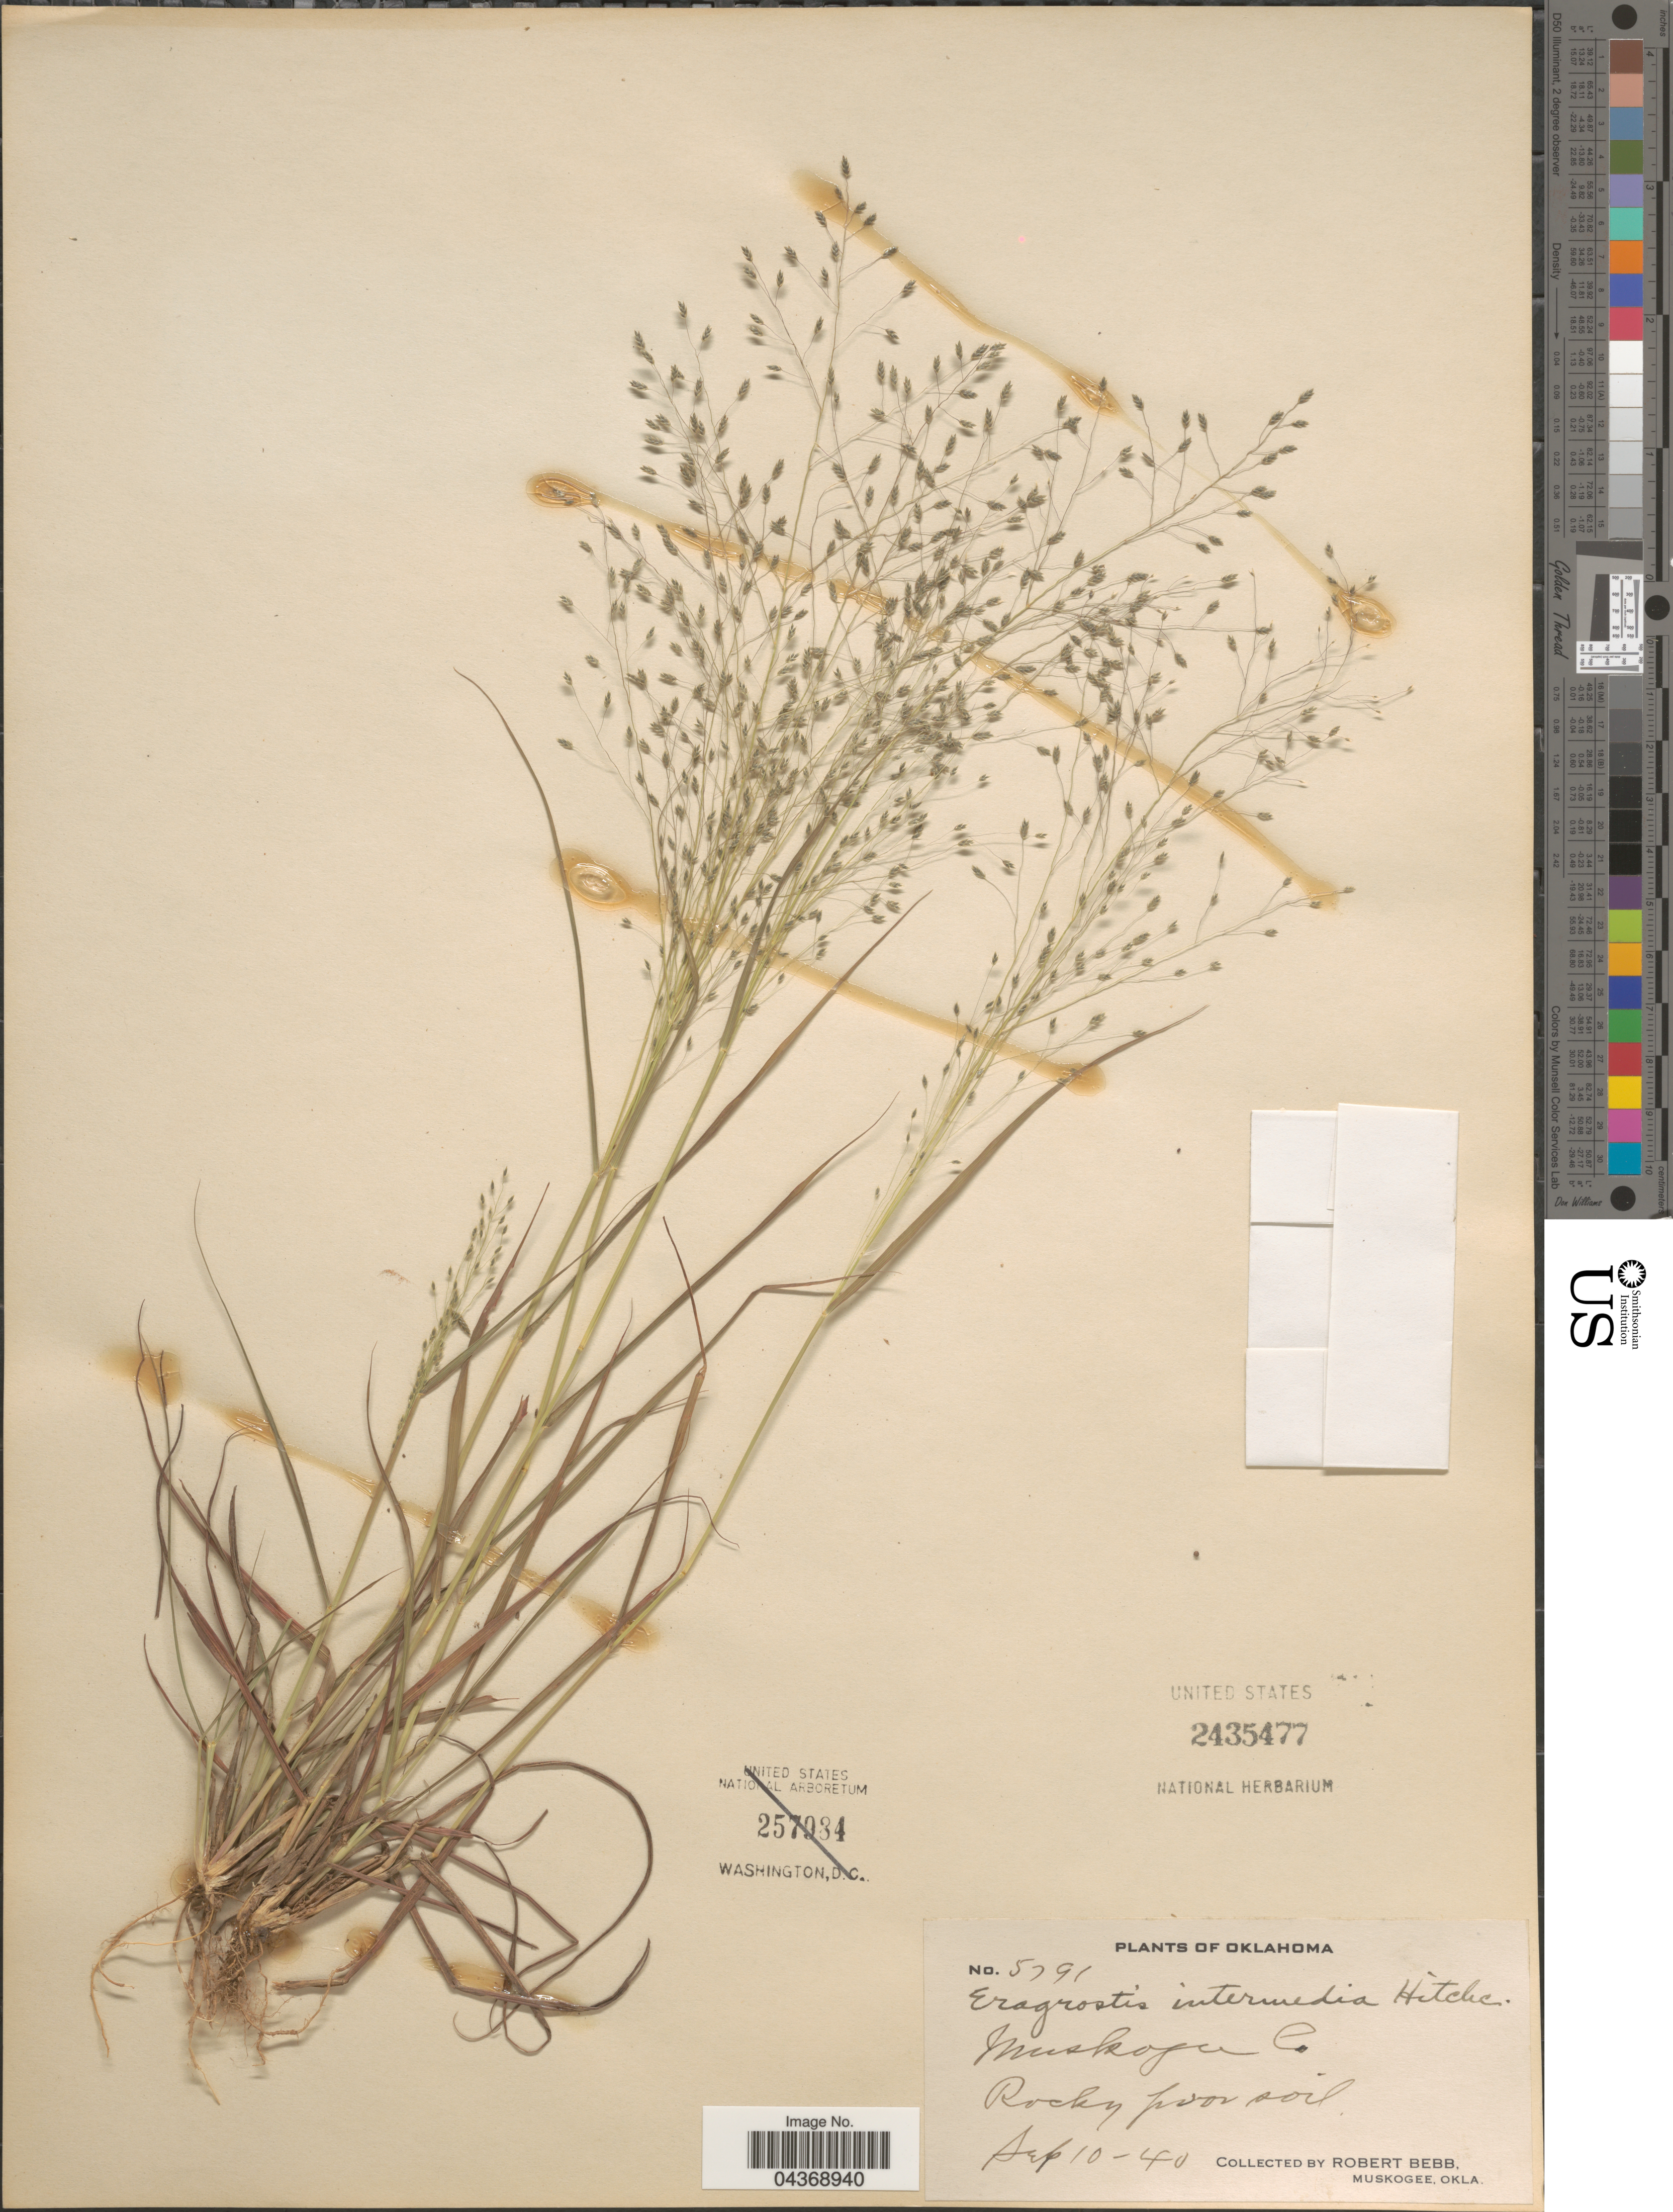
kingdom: Plantae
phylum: Tracheophyta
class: Liliopsida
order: Poales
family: Poaceae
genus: Eragrostis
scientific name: Eragrostis intermedia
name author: Hitchc.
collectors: R. Bebb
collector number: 5791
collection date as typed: Transcribed d/m/y: 10/9/40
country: United States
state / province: Oklahoma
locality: Muskogee Co.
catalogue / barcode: US 2435477